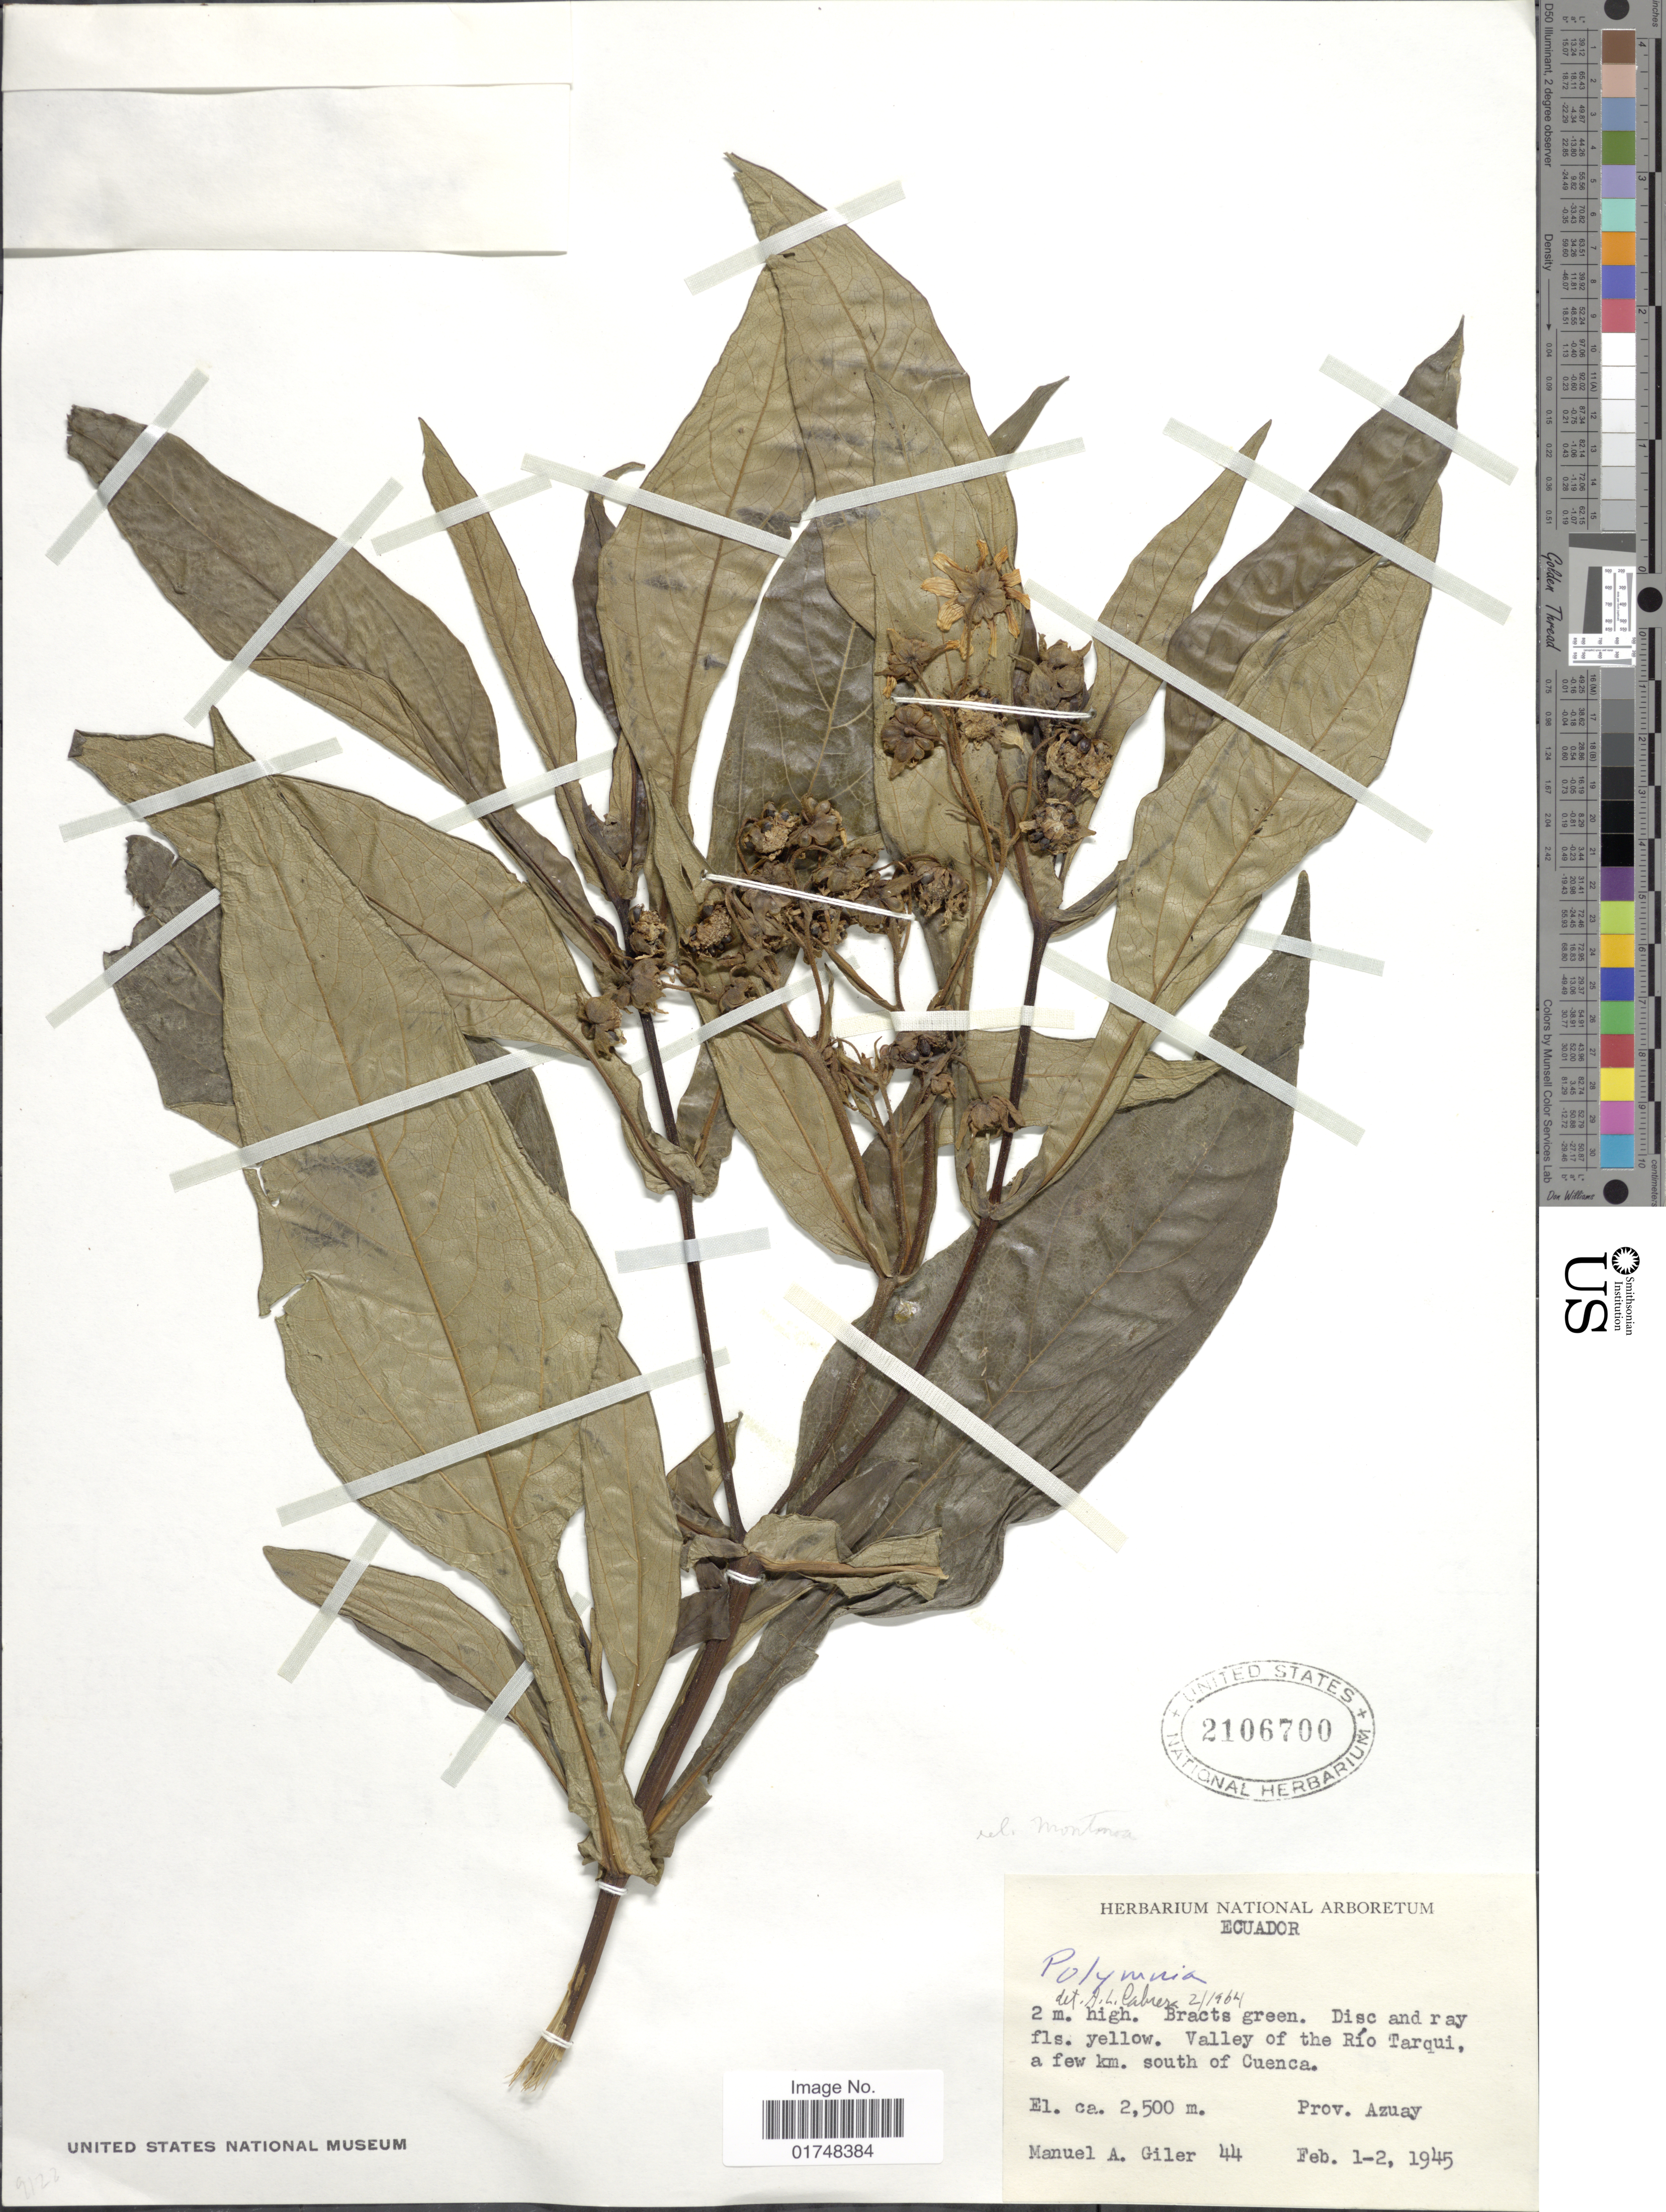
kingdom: Plantae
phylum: Tracheophyta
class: Magnoliopsida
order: Asterales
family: Asteraceae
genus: Smallanthus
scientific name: Smallanthus fruticosus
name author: (Benth.) H. Rob.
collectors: M. Gíler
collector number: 44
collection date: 1945-02-01/1945-02-02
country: Ecuador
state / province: Azuay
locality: Valley of the Rio Tarqui, a few km south of Cuenca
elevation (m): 2500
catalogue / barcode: US 2106700